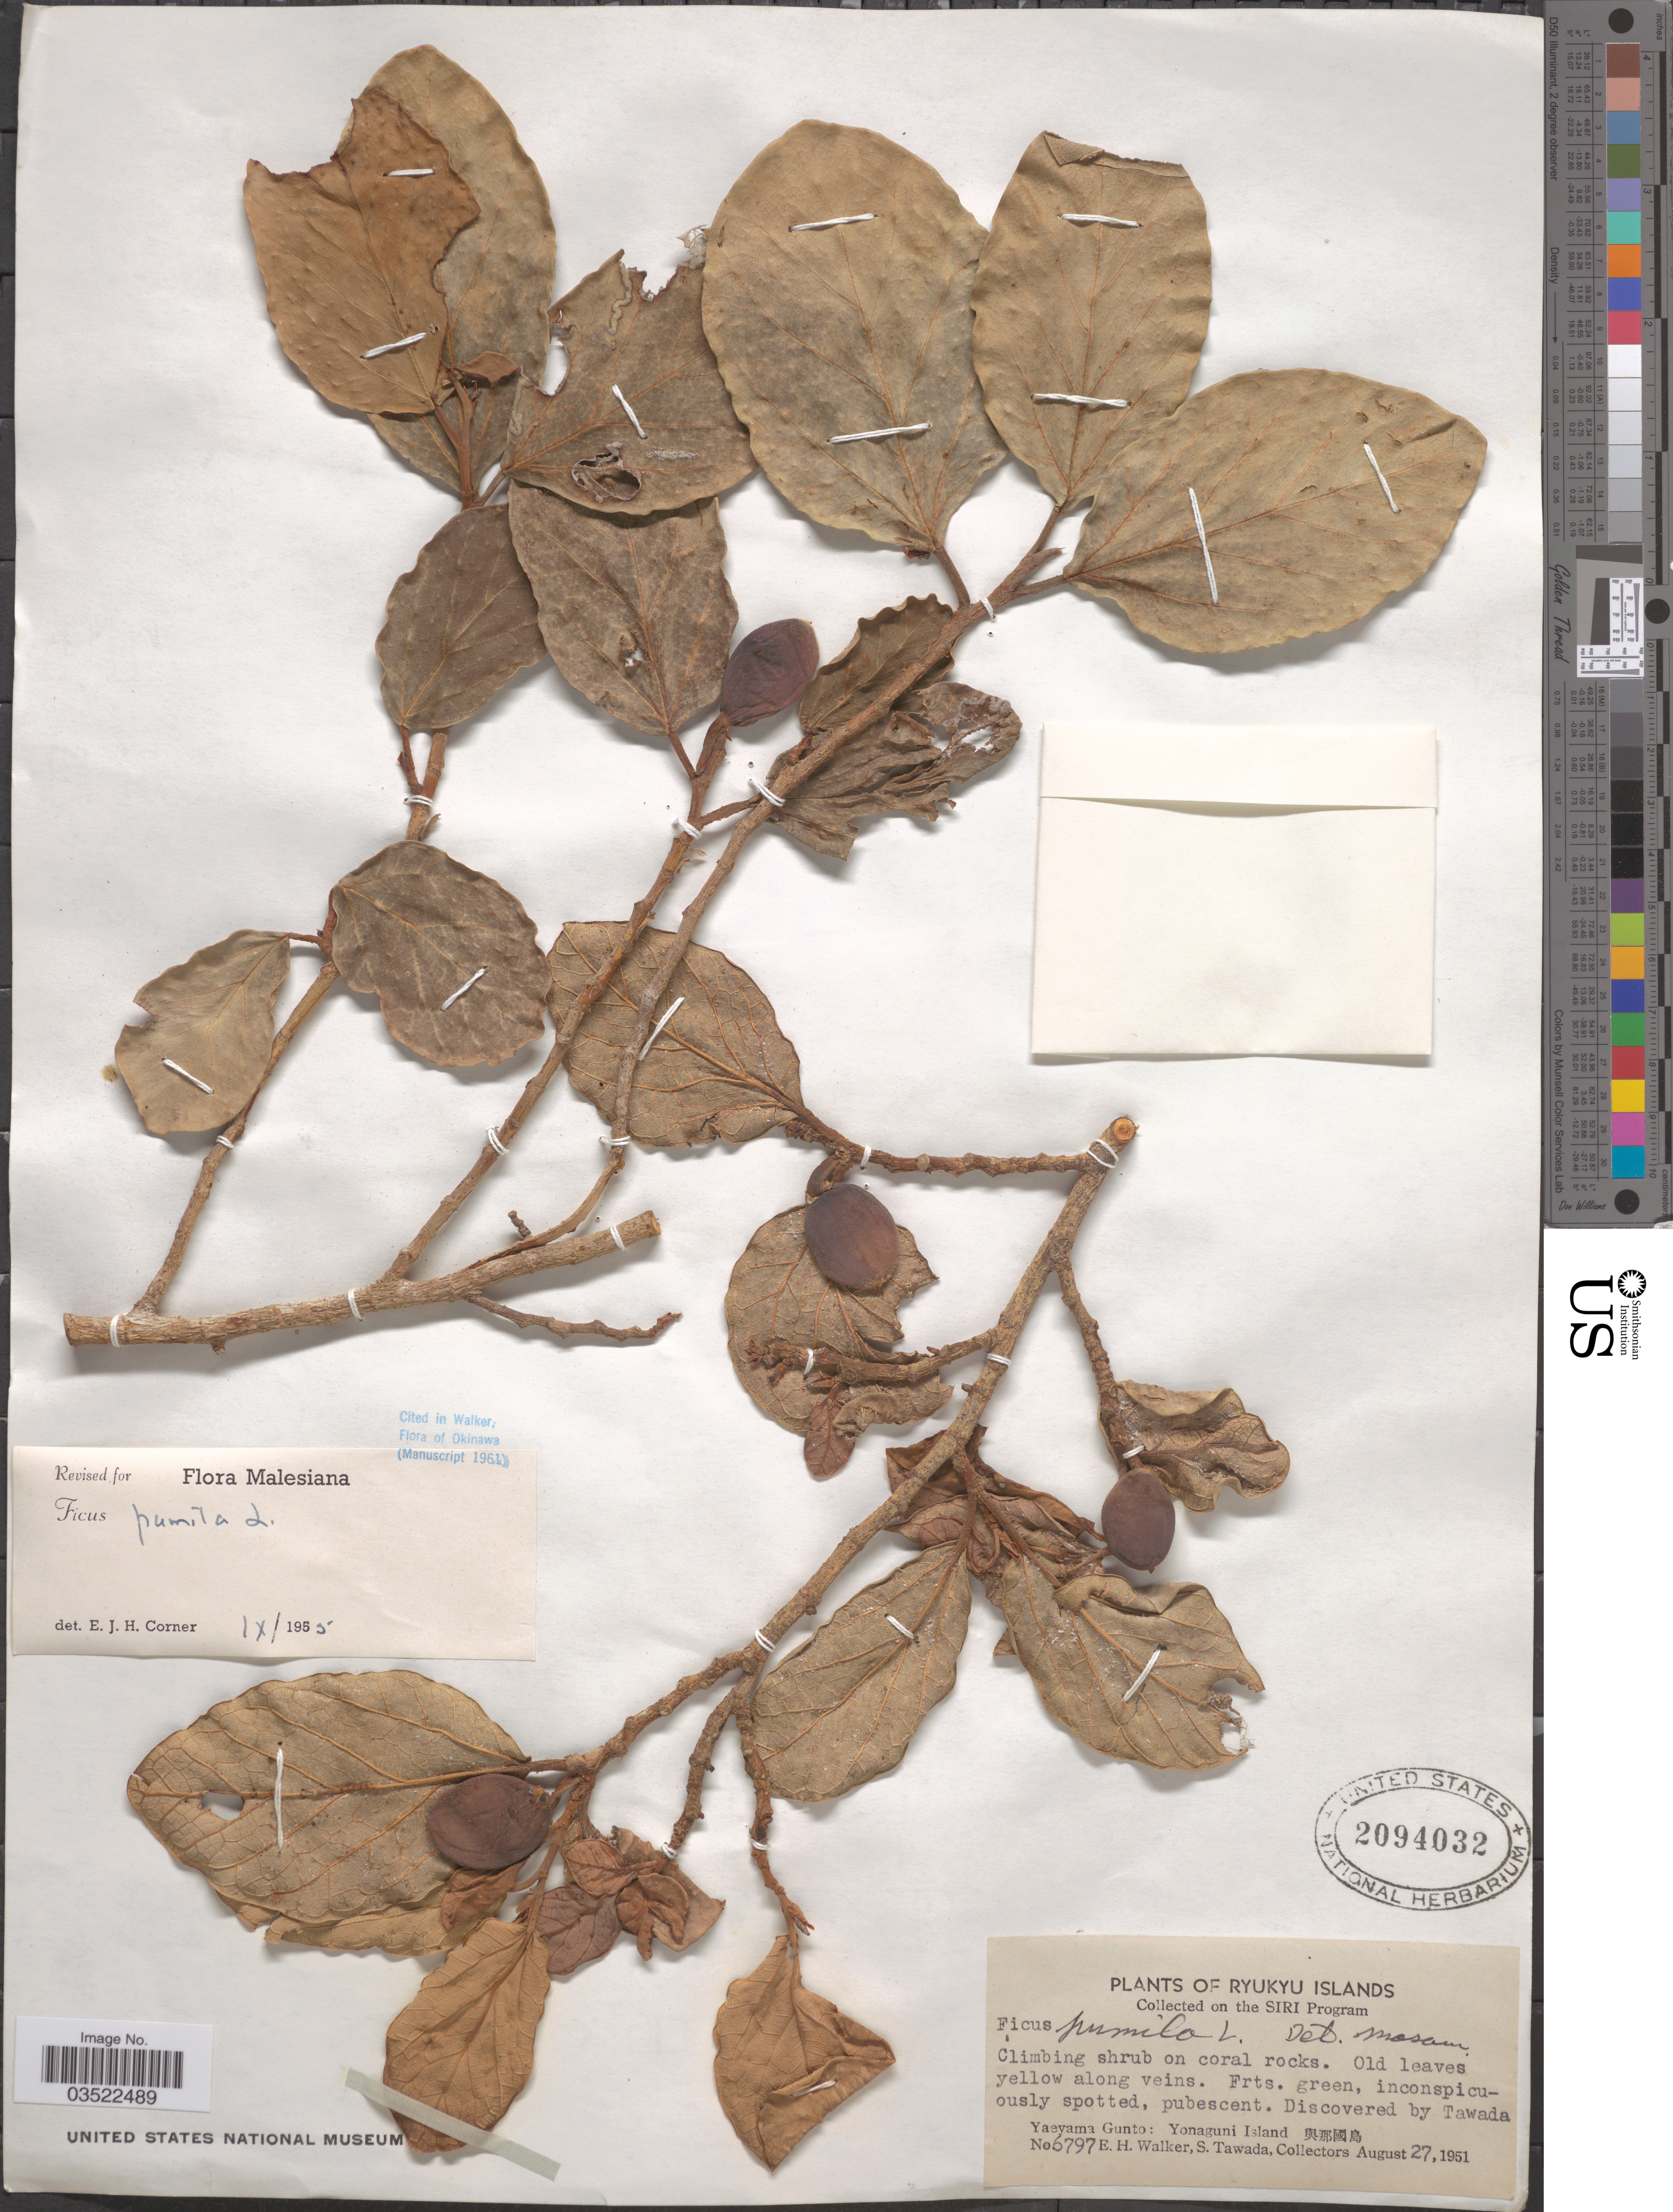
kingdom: Plantae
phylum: Tracheophyta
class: Magnoliopsida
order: Rosales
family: Moraceae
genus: Ficus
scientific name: Ficus pumila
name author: L.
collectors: E. H. Walker & S. Tawada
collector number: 6797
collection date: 1951-08-27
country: Japan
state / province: Okinawa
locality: Ryukyu Islands. Yaeyama Gunto: Yonaguni Island X.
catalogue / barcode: US 2094032